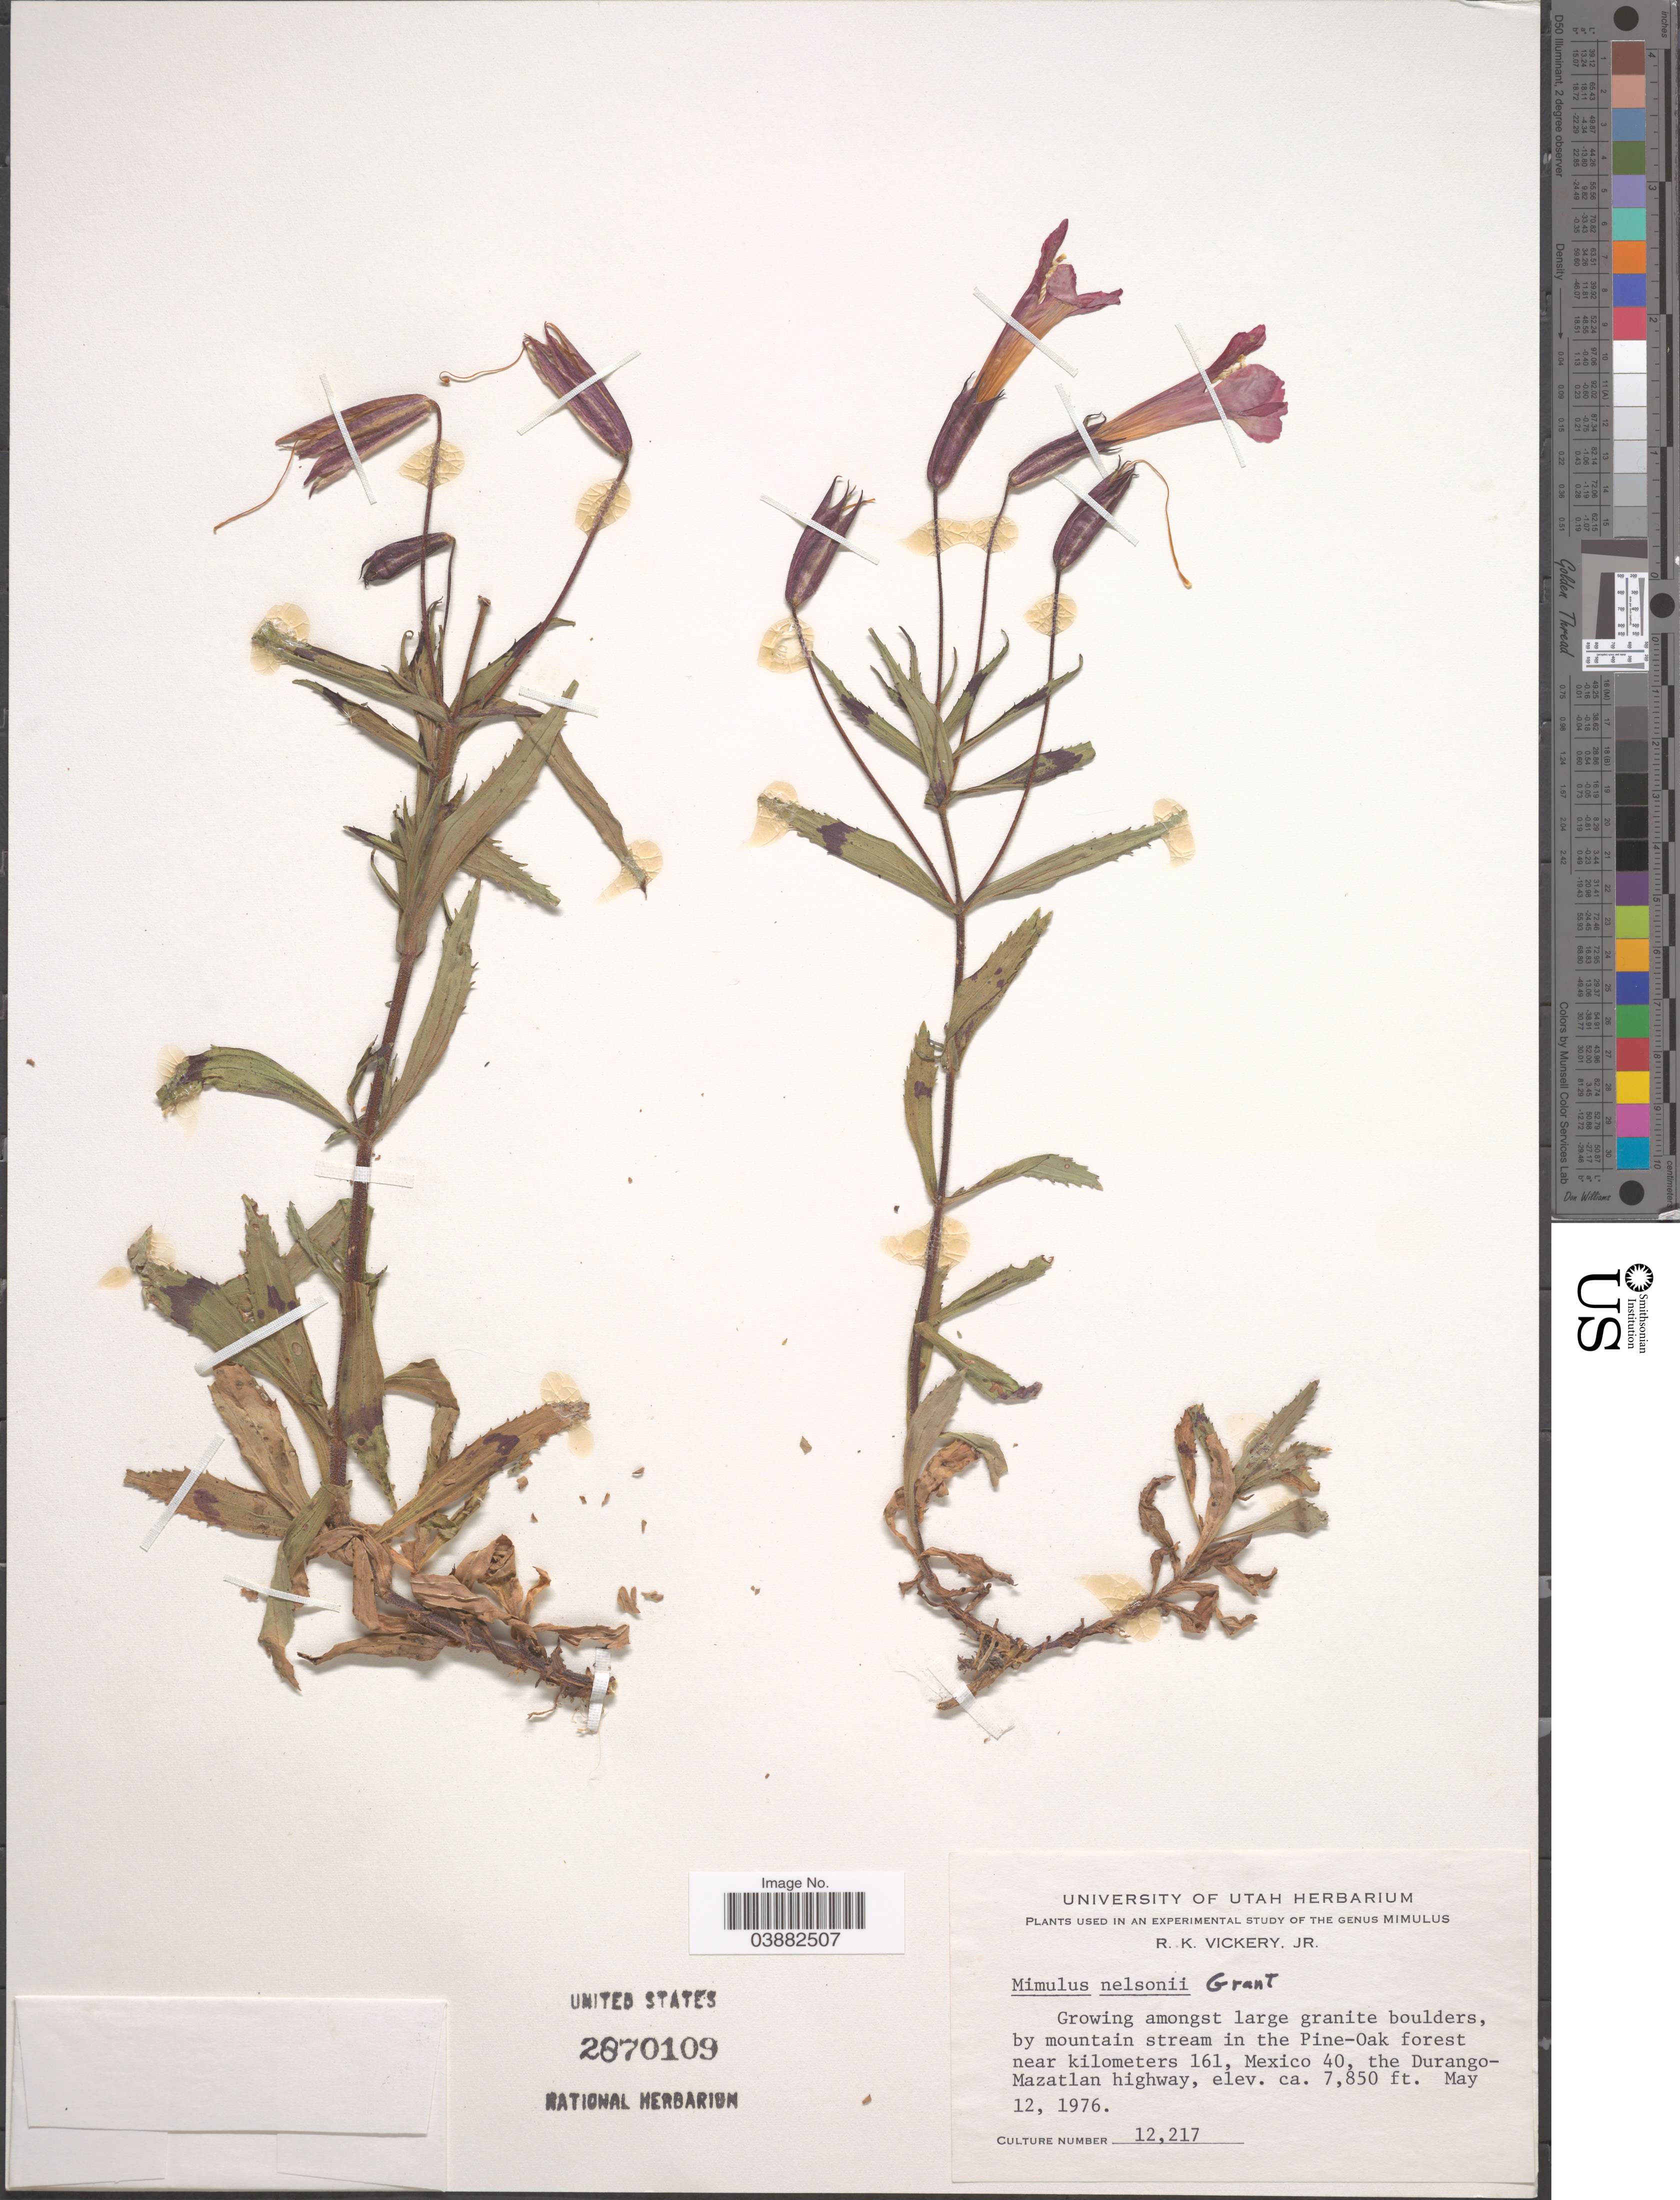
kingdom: Plantae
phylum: Tracheophyta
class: Magnoliopsida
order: Lamiales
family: Phrymaceae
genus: Mimulus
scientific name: Mimulus nelsonii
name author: A.L. Grant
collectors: R. Vickery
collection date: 1976-05-12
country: United States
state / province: Utah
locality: In the Pine-Oak forest near kilometers 161, Mexico 40, the Durango-Mazatlan highway.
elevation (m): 2393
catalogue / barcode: US 2870109